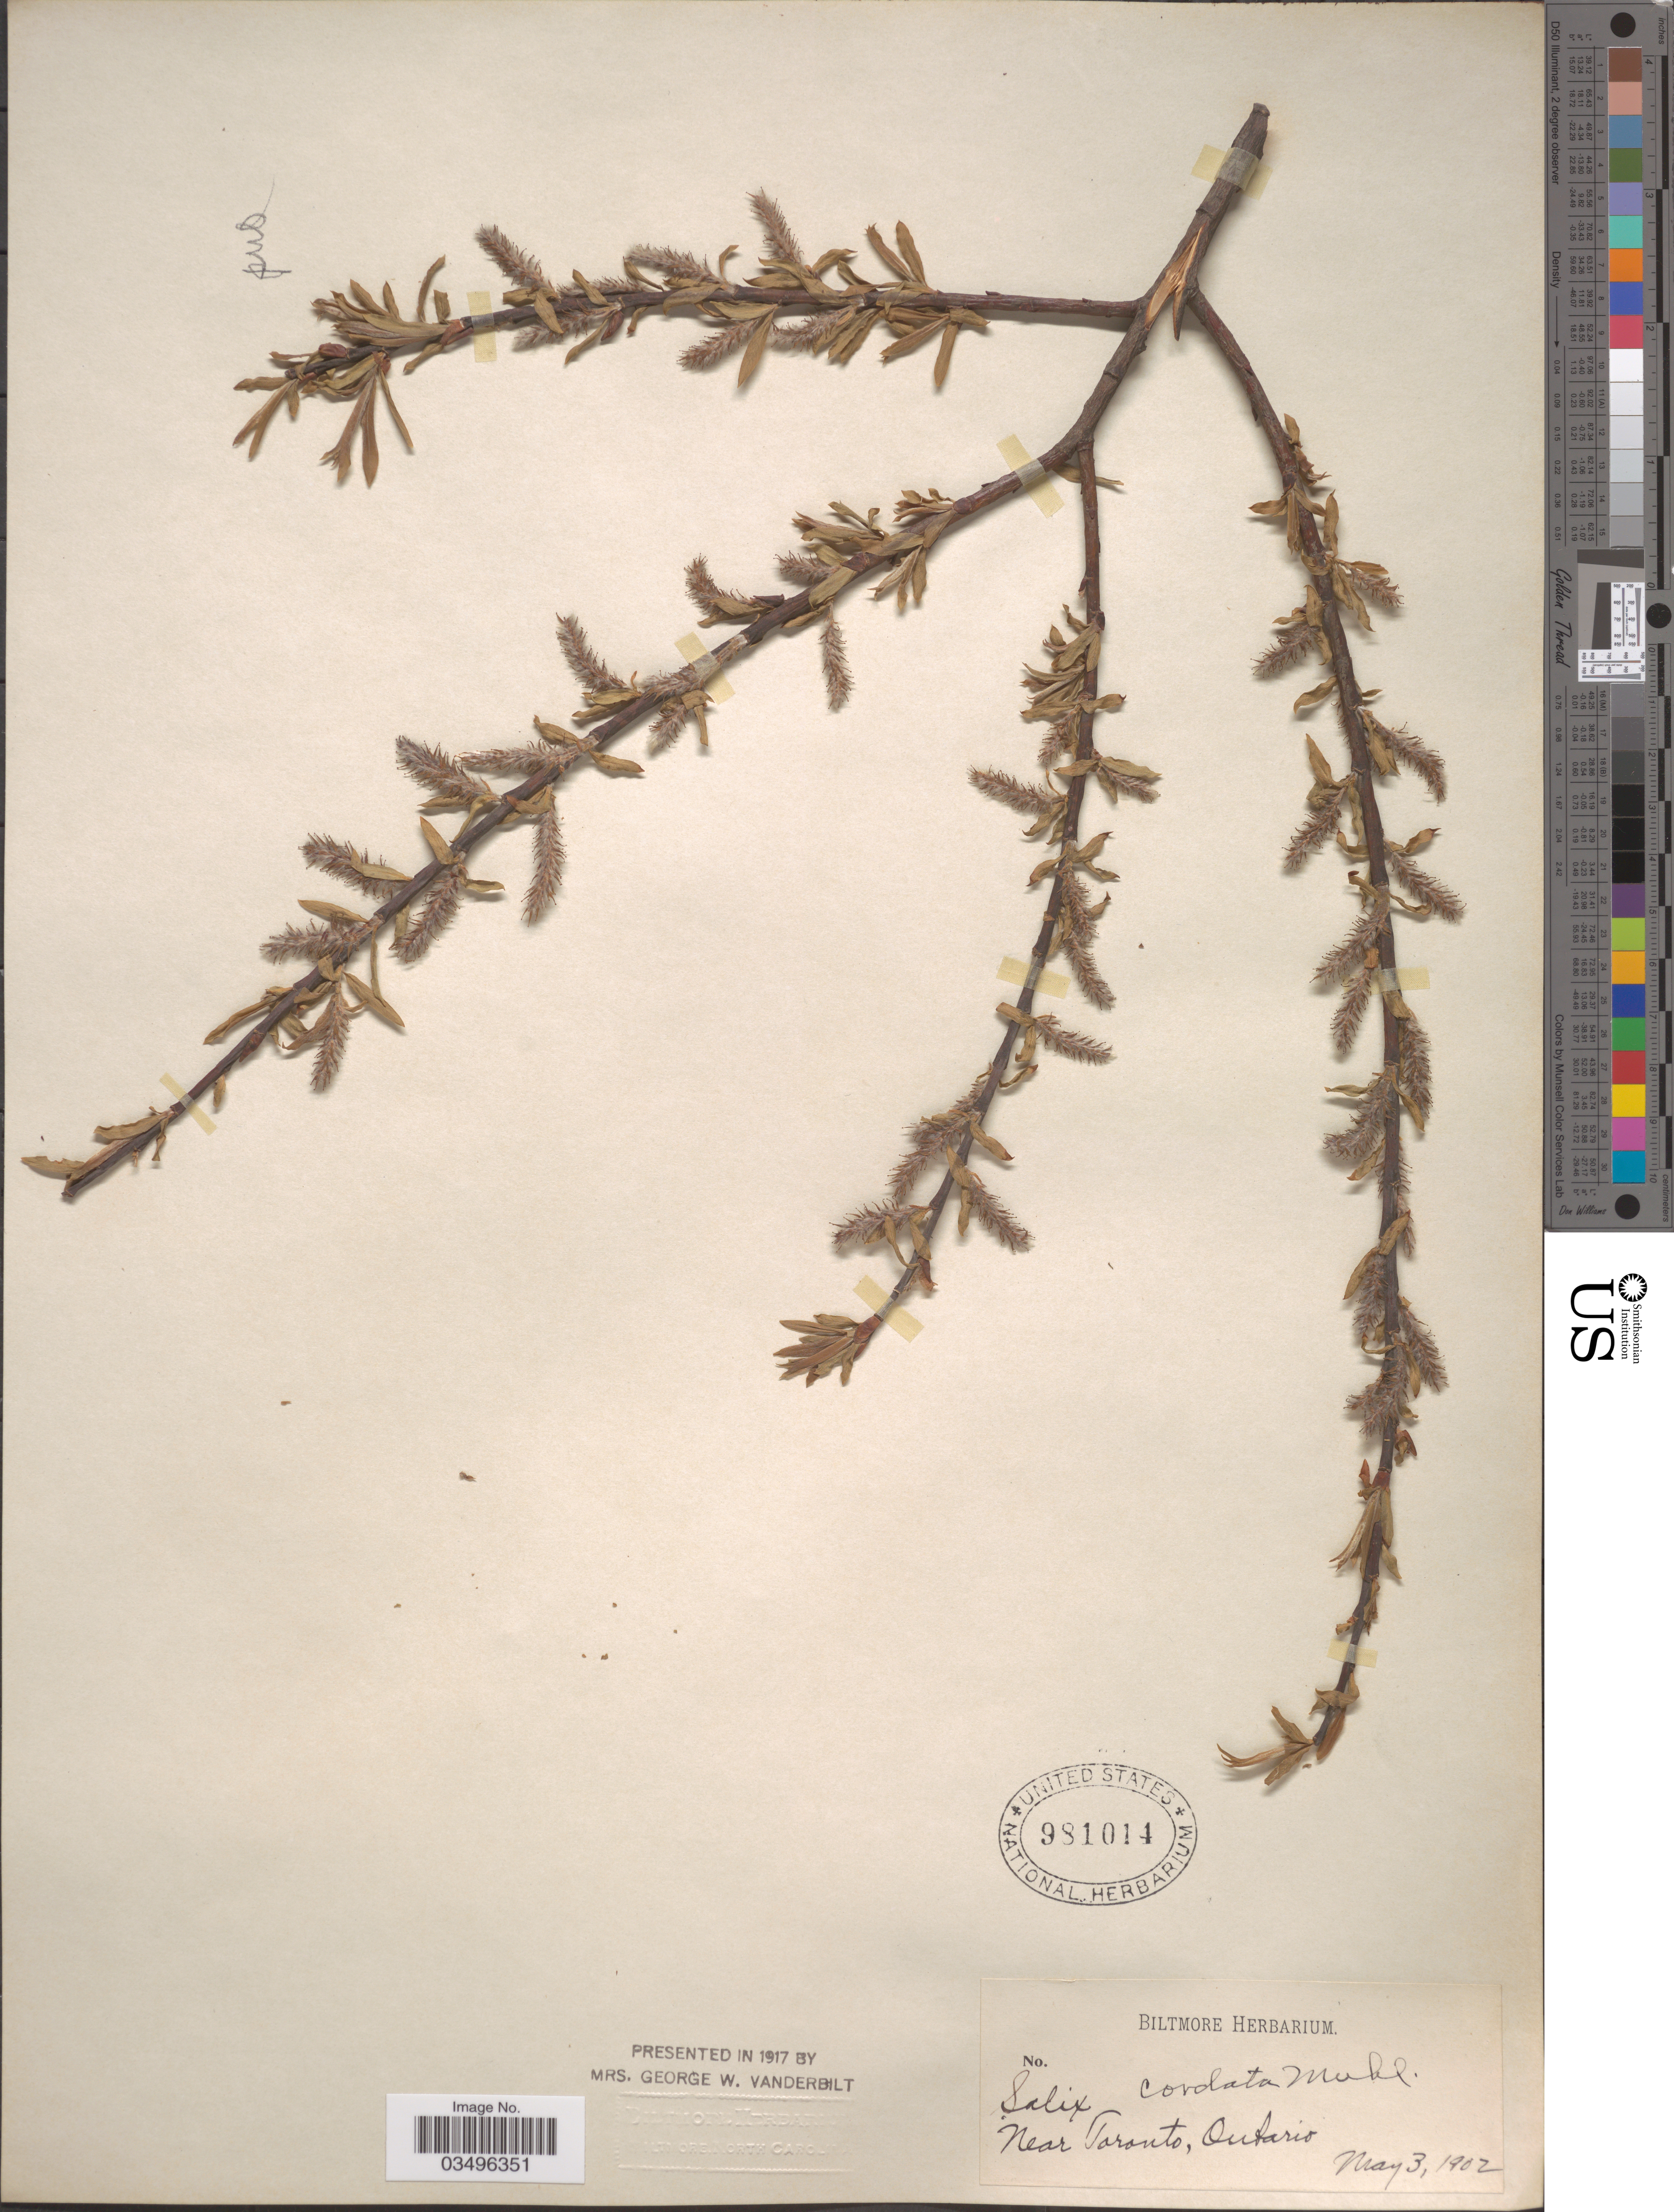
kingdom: Plantae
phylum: Tracheophyta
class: Magnoliopsida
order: Malpighiales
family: Salicaceae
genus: Salix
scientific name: Salix cordata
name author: Michx.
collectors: ex herb. Biltmore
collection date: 1902-05-03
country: Canada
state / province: Ontario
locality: Near Toronto.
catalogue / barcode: US 981014